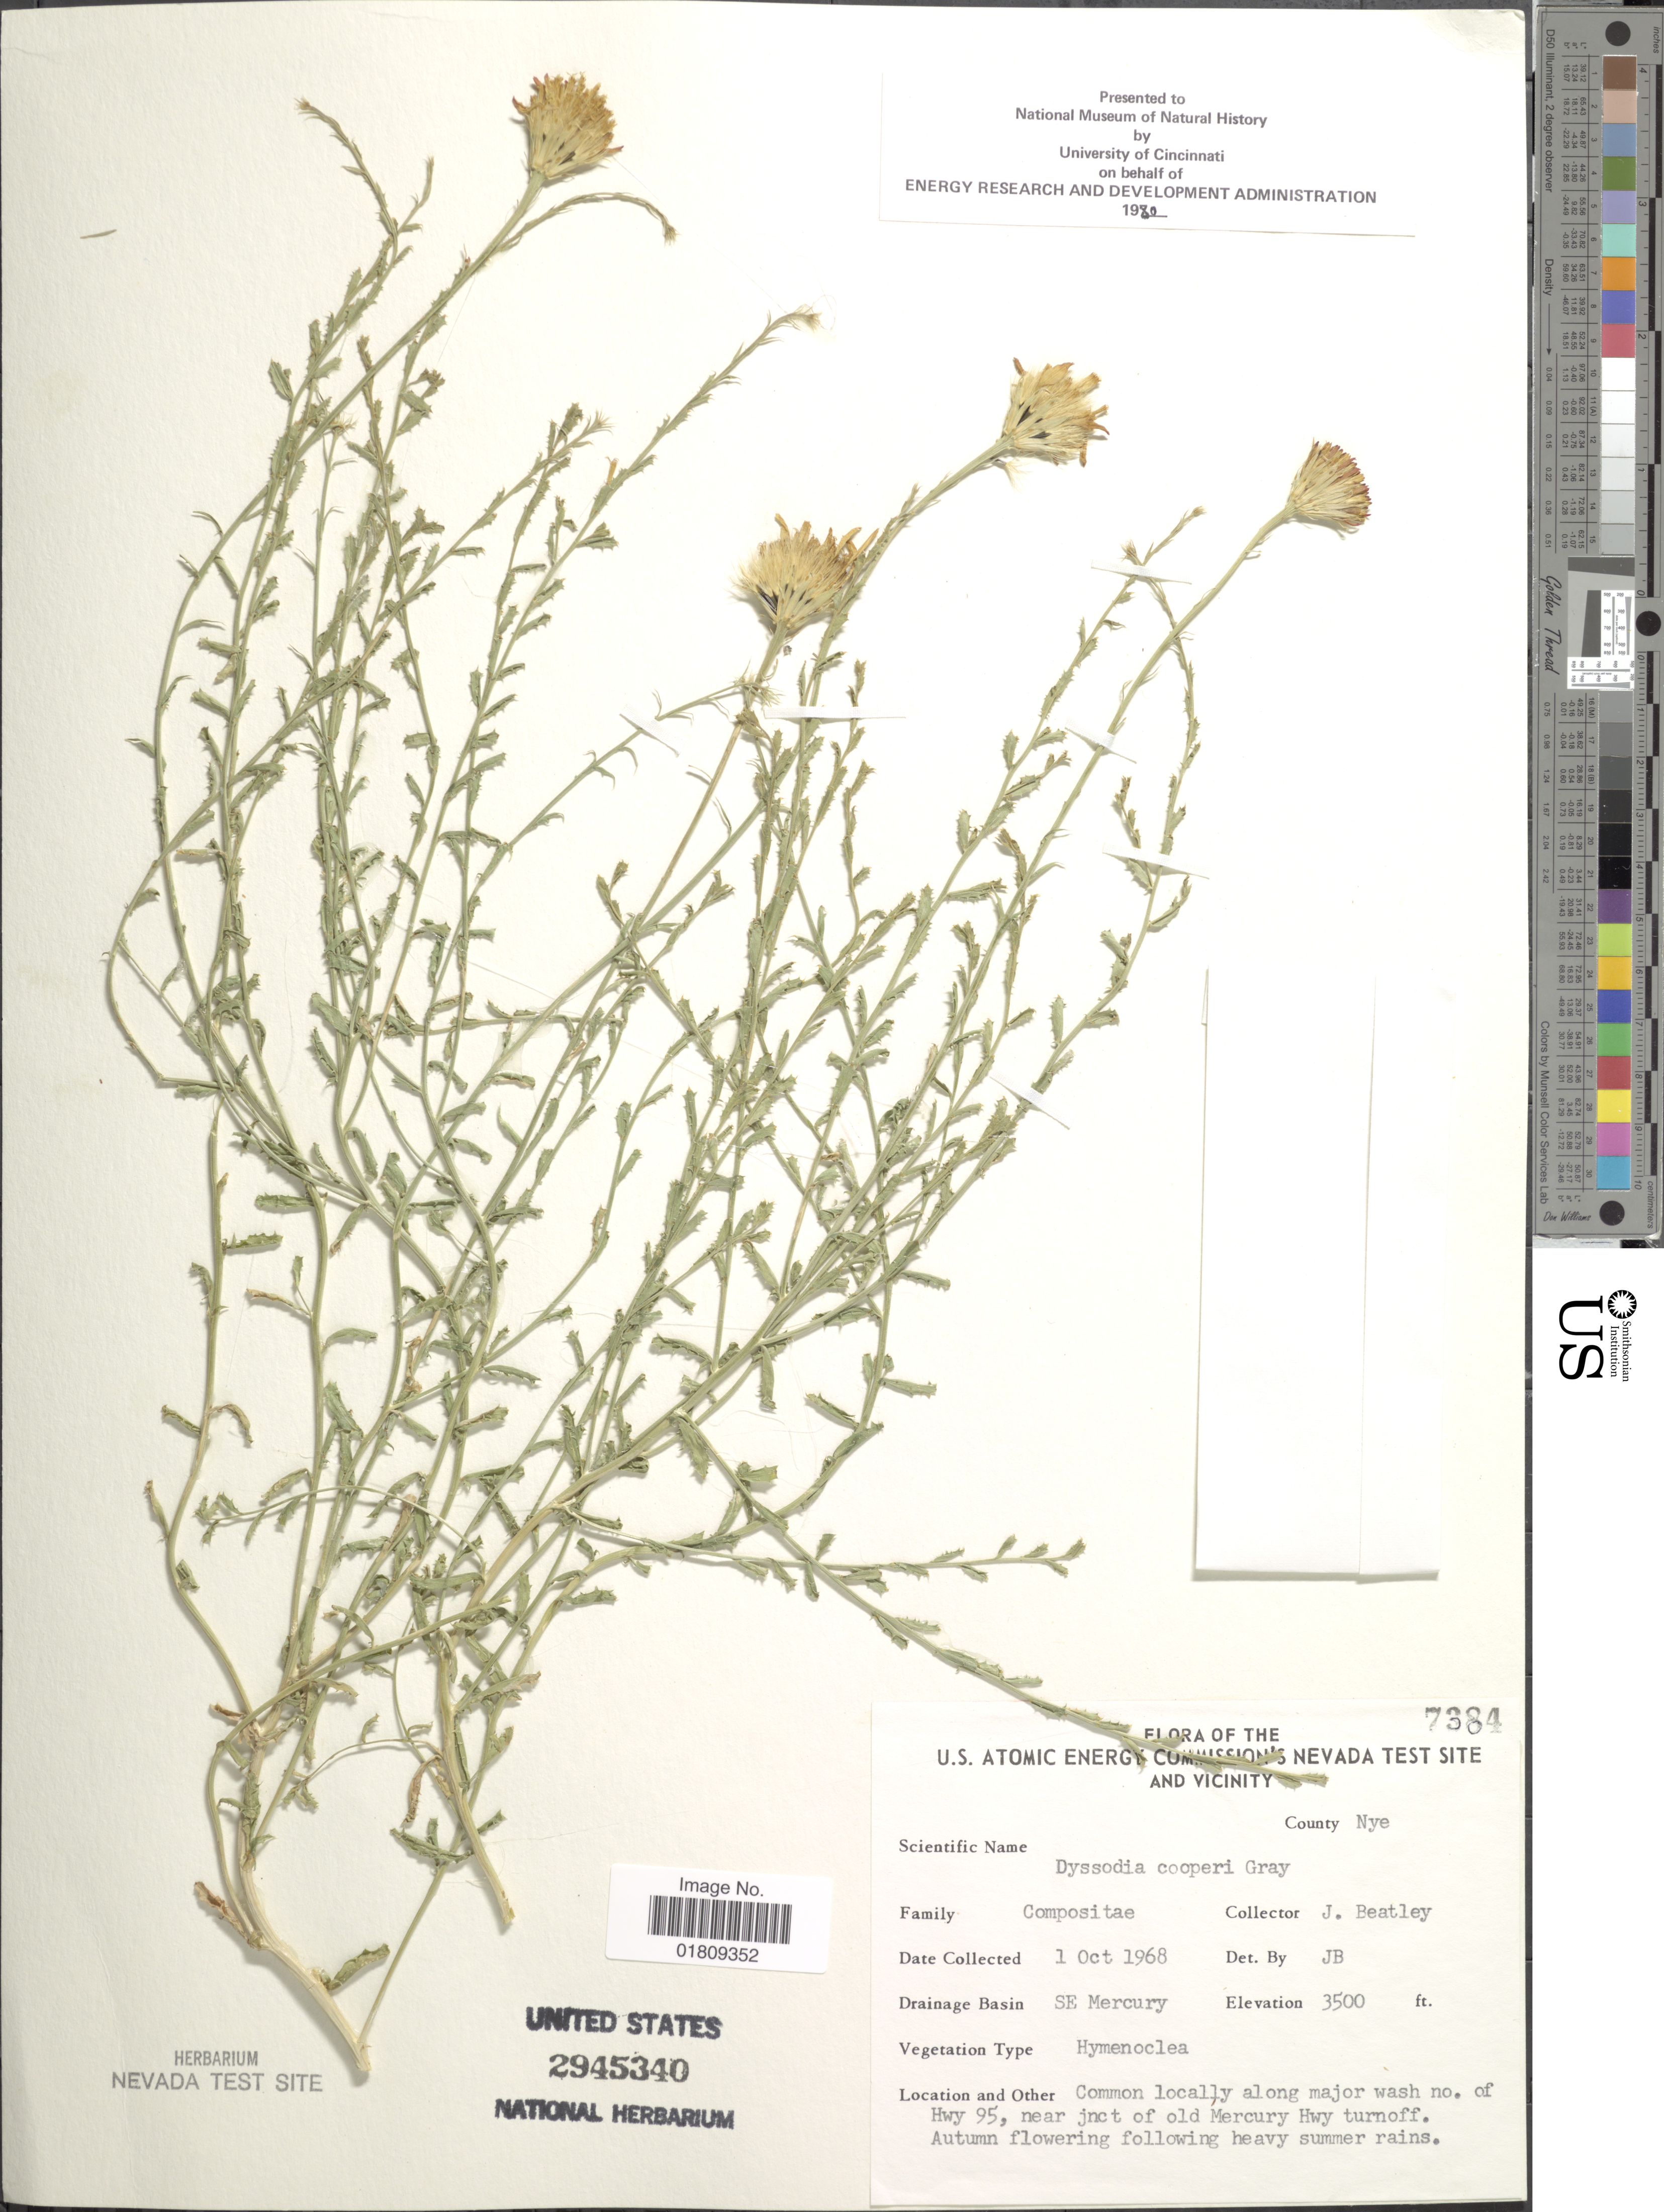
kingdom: Plantae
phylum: Tracheophyta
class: Magnoliopsida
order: Asterales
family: Asteraceae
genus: Dyssodia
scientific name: Dyssodia cooperi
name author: A. Gray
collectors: J. C. Beatley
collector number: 7384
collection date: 1968-10-01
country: United States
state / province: Nevada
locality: U. S. Atomic Energy Commission's Nevada Test Site and Vicinity, County Nye, SE Mercury, along major no of Hwy 95, near jnct of old Mercury Hwy turnoff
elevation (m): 1067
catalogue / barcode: US 2945340